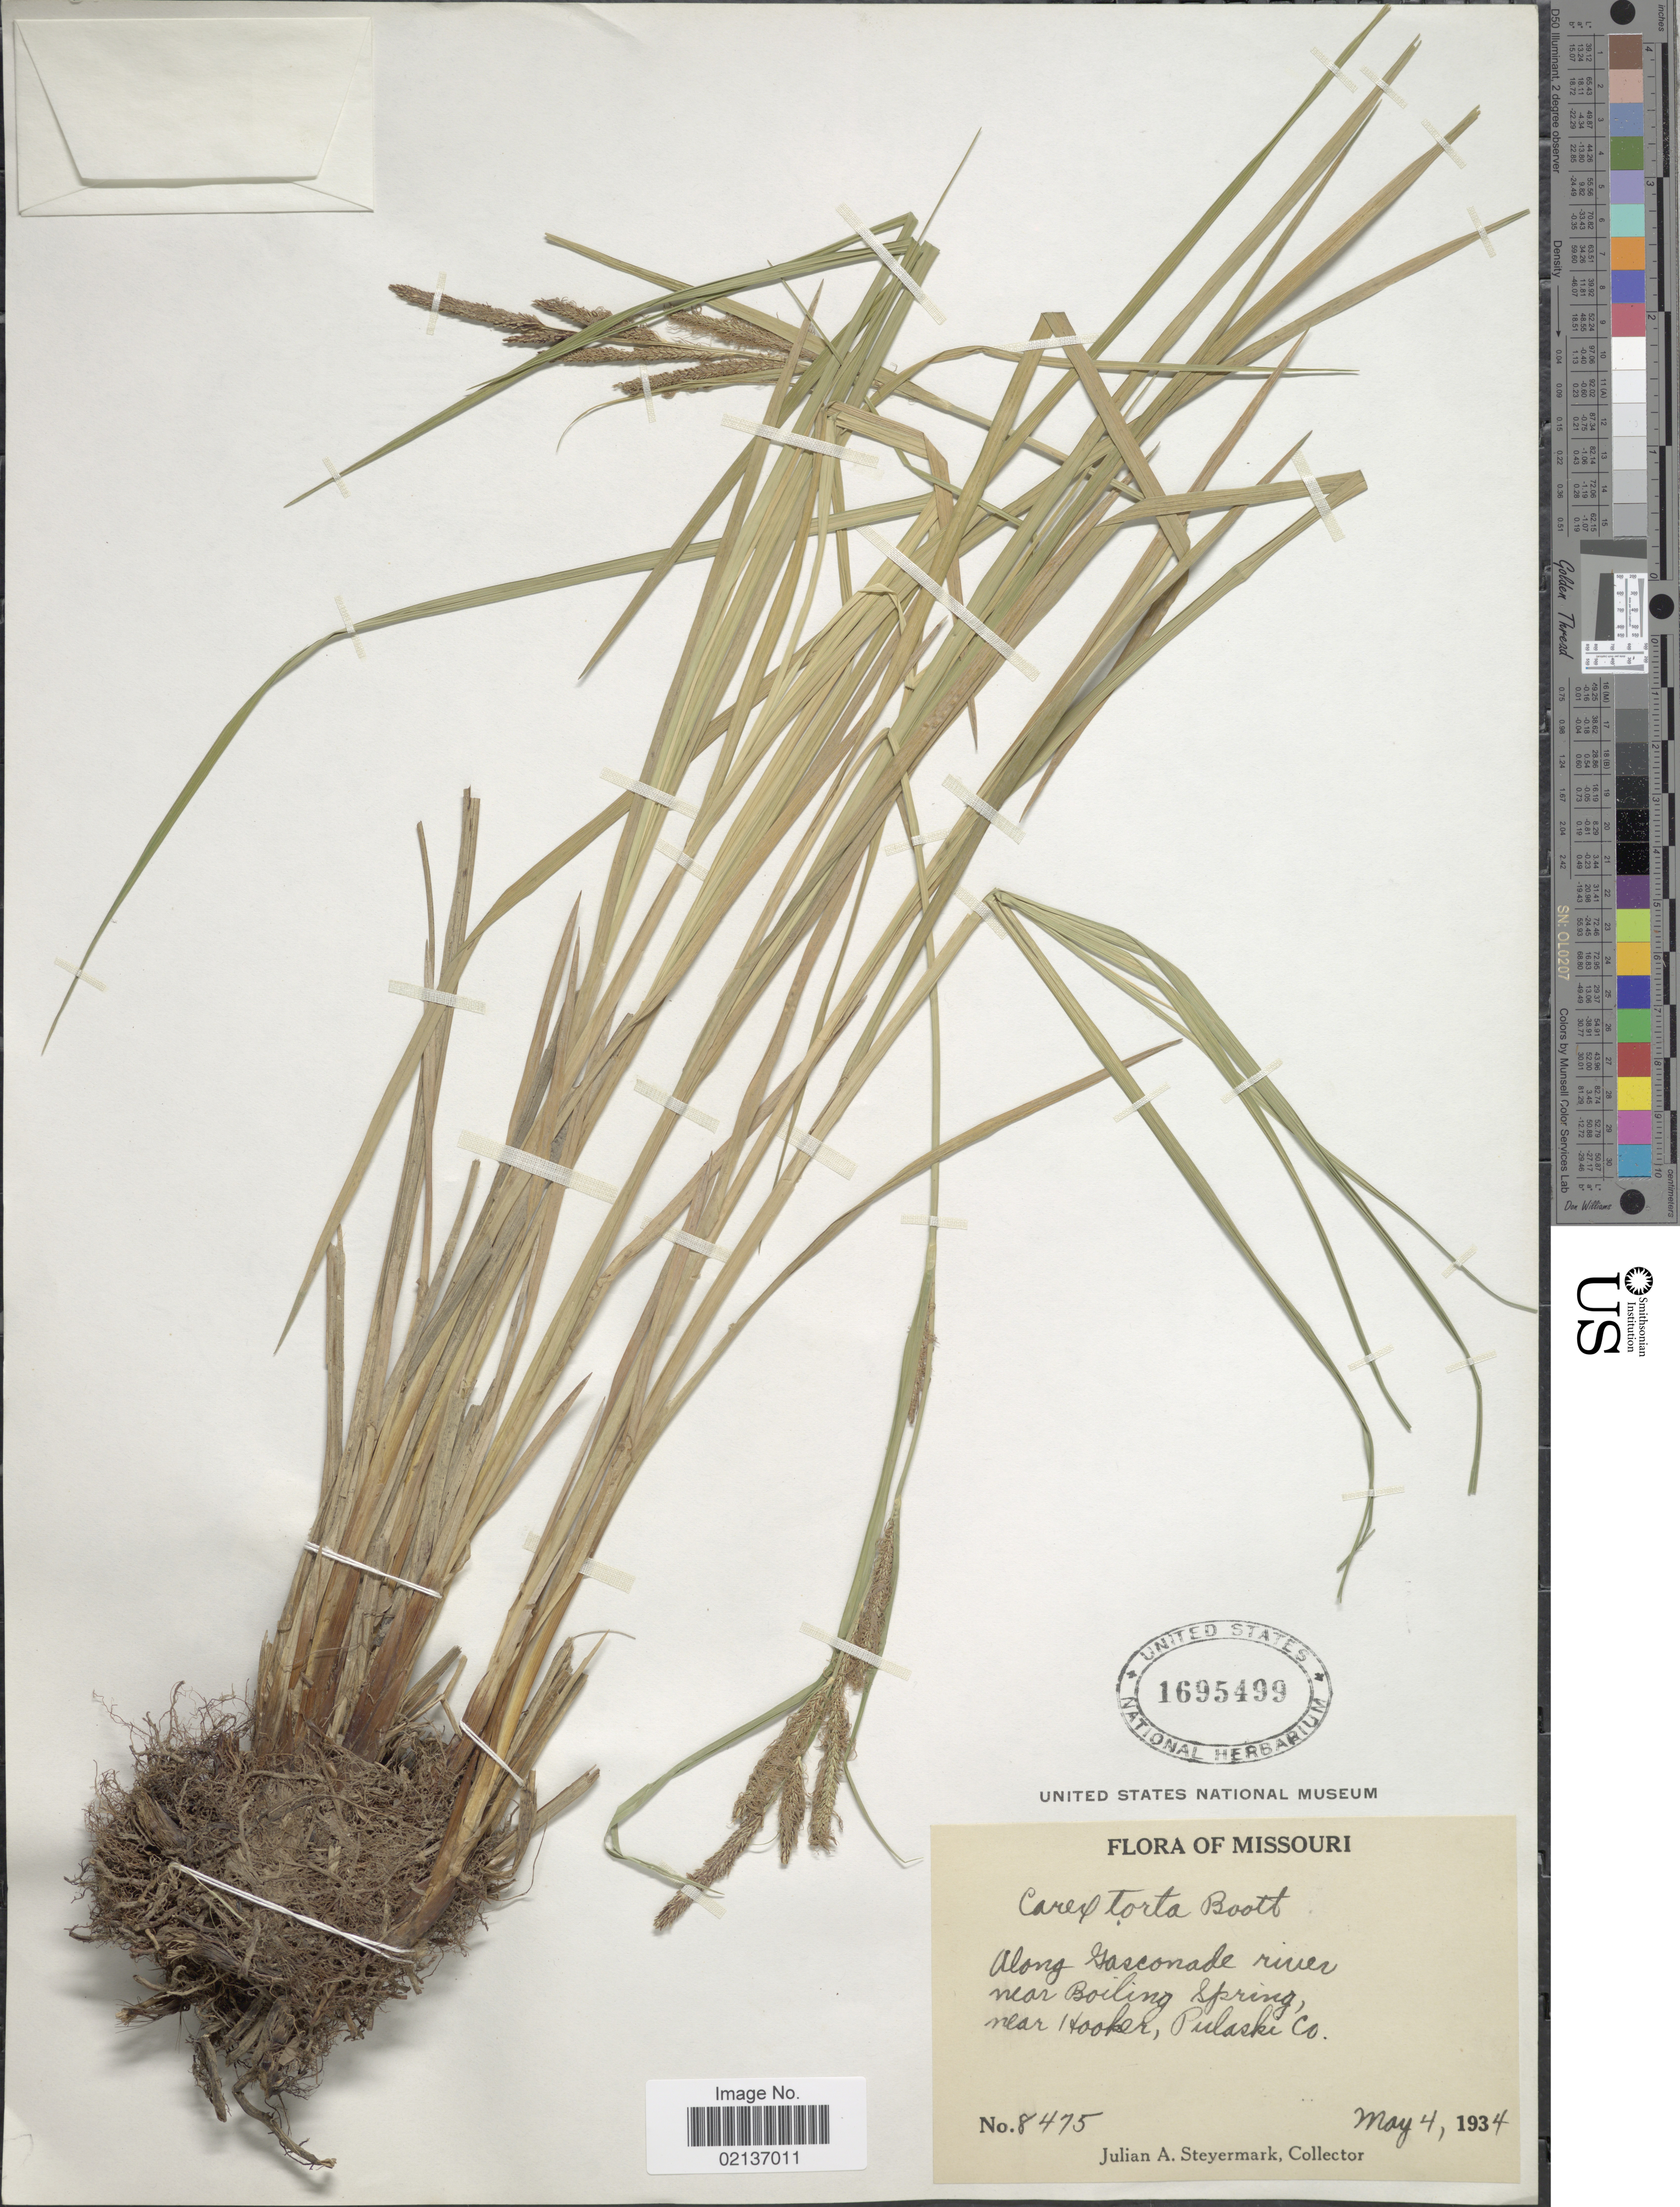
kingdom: Plantae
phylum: Tracheophyta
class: Liliopsida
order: Poales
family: Cyperaceae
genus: Carex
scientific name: Carex torta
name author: Boott ex Tuck.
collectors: J. Steyermark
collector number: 8475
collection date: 1934-05-04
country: United States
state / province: Missouri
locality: Along Gasconade River near Boiling Spring, near Hooker, Pulaske Co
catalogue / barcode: US 1695499